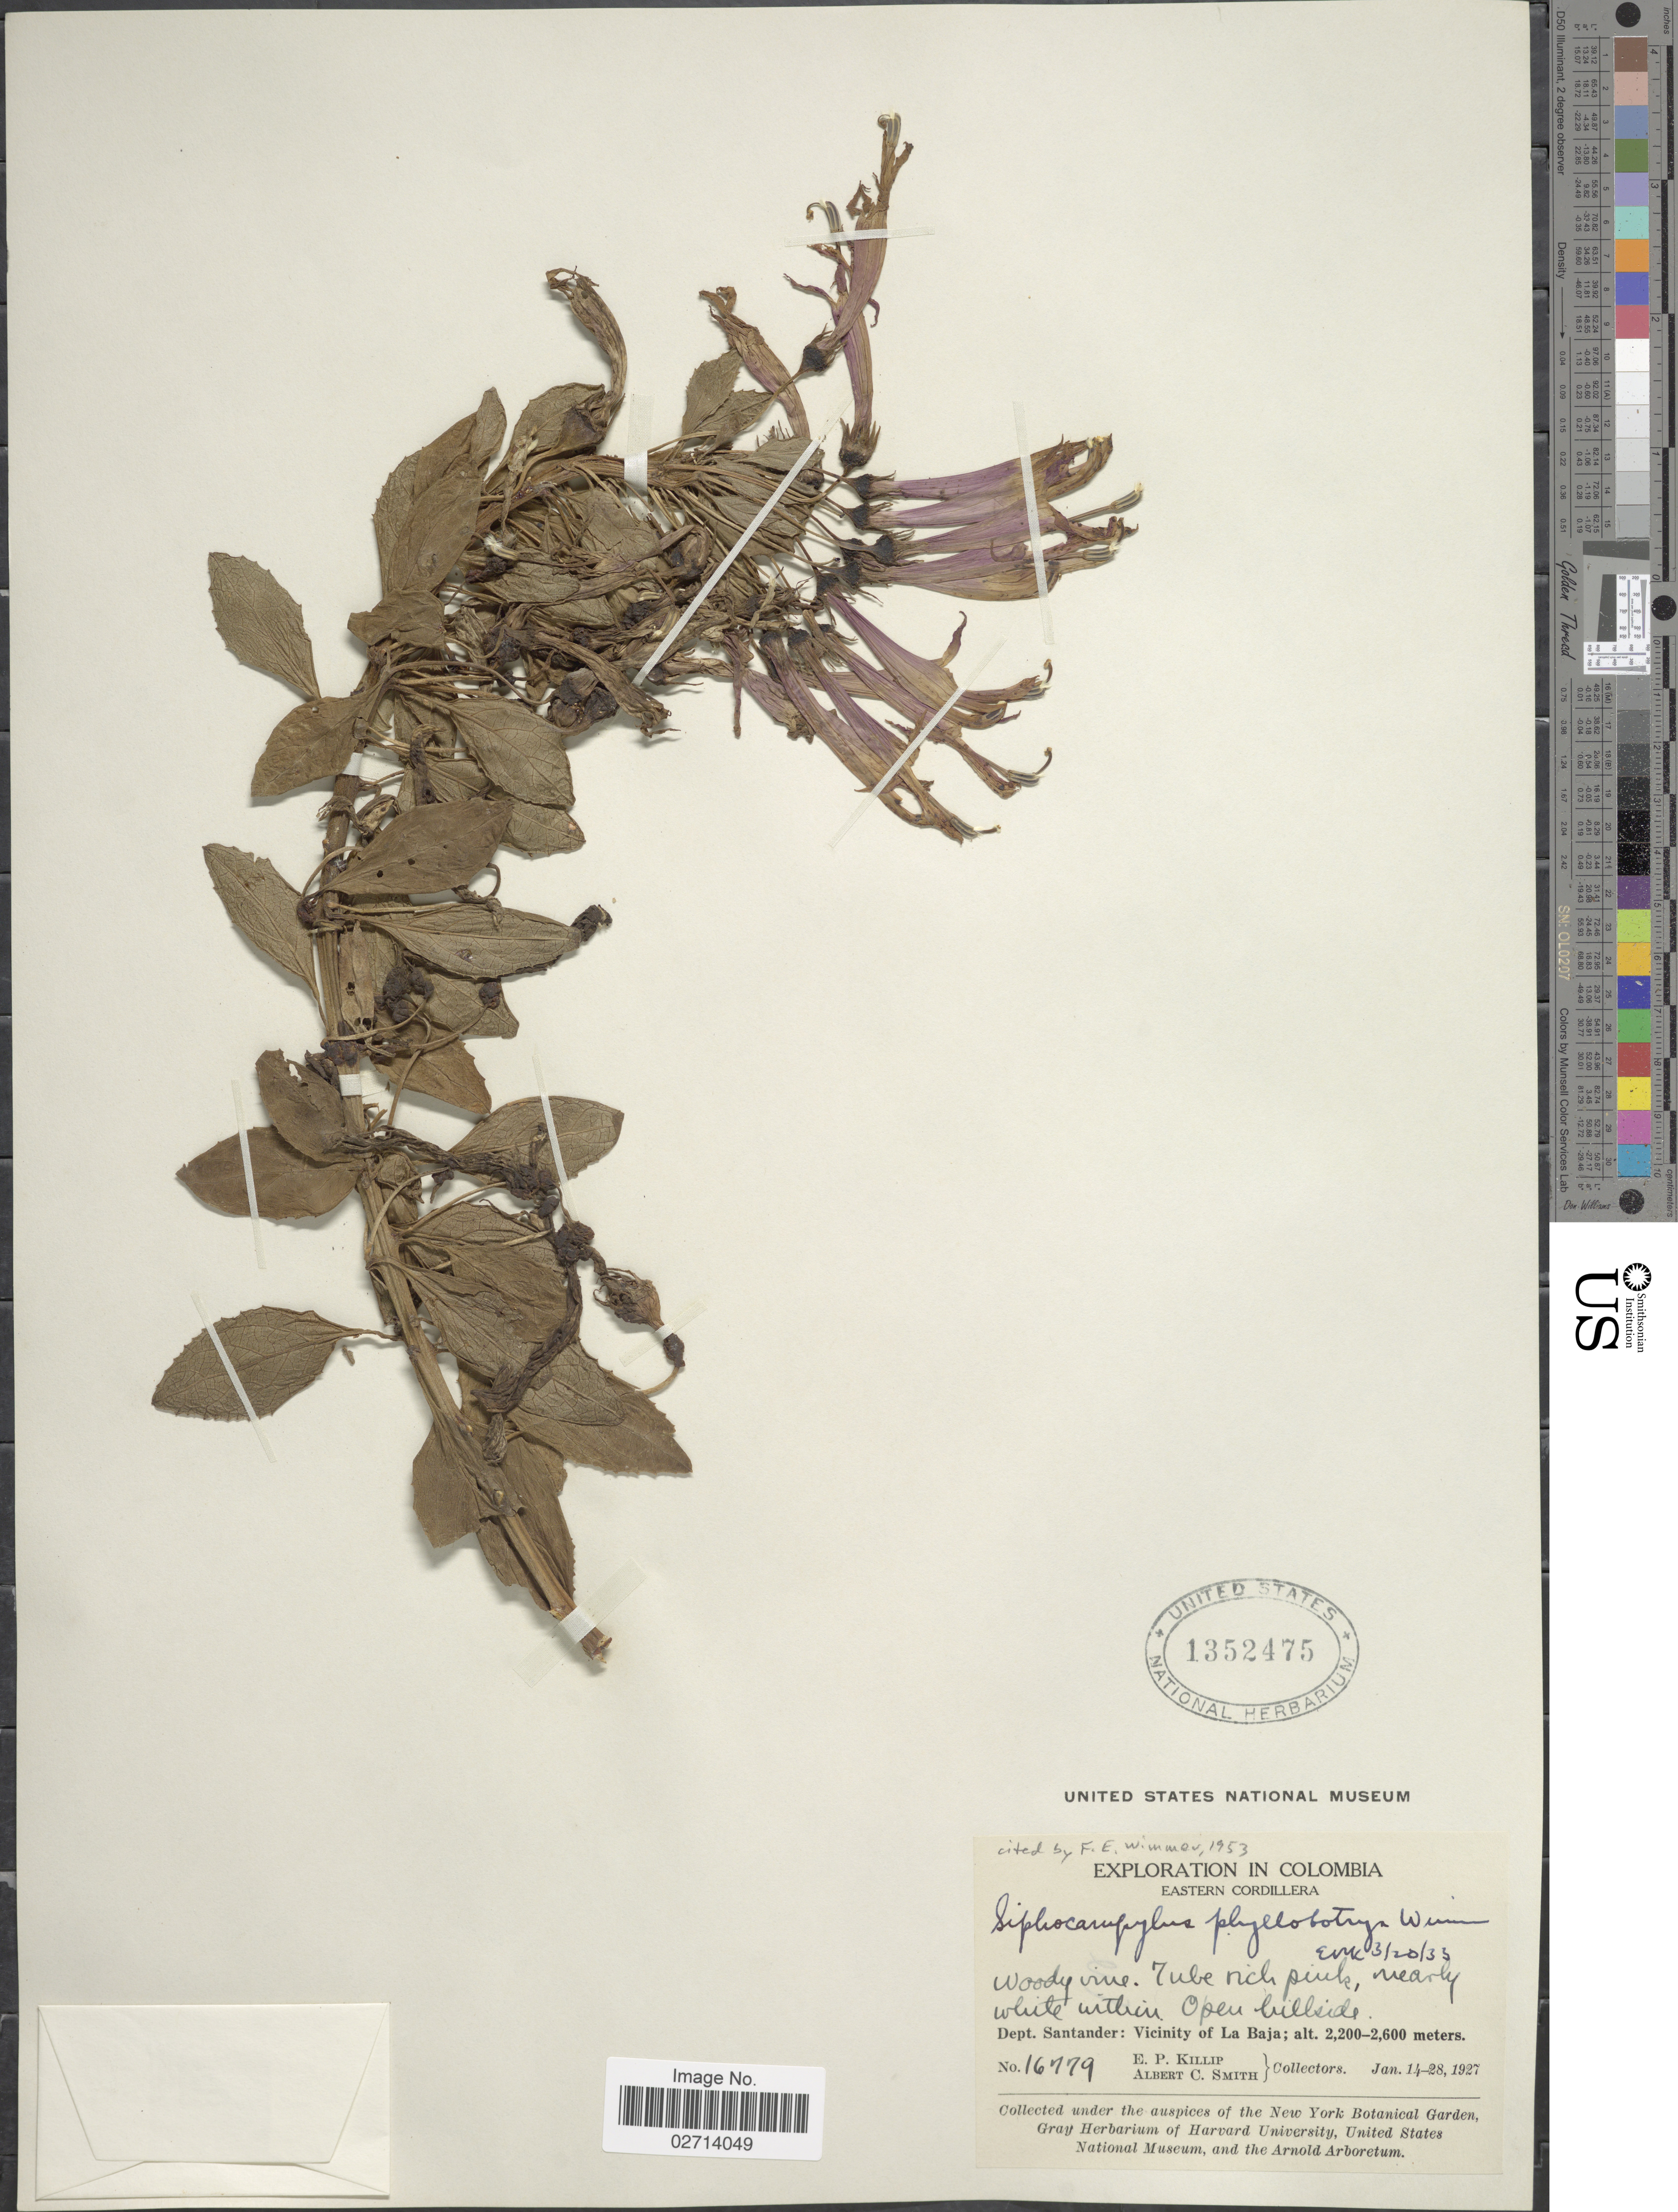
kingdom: Plantae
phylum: Tracheophyta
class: Magnoliopsida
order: Asterales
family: Campanulaceae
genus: Siphocampylus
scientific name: Siphocampylus phyllobotrys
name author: E. Wimm.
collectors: E. P. Killip & A. C. Smith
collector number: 16779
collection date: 1927-01-14/1927-01-28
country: Colombia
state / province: Santander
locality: Eastern Cordillera. Vicinity of La Baja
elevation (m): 2200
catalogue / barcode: US 1352475